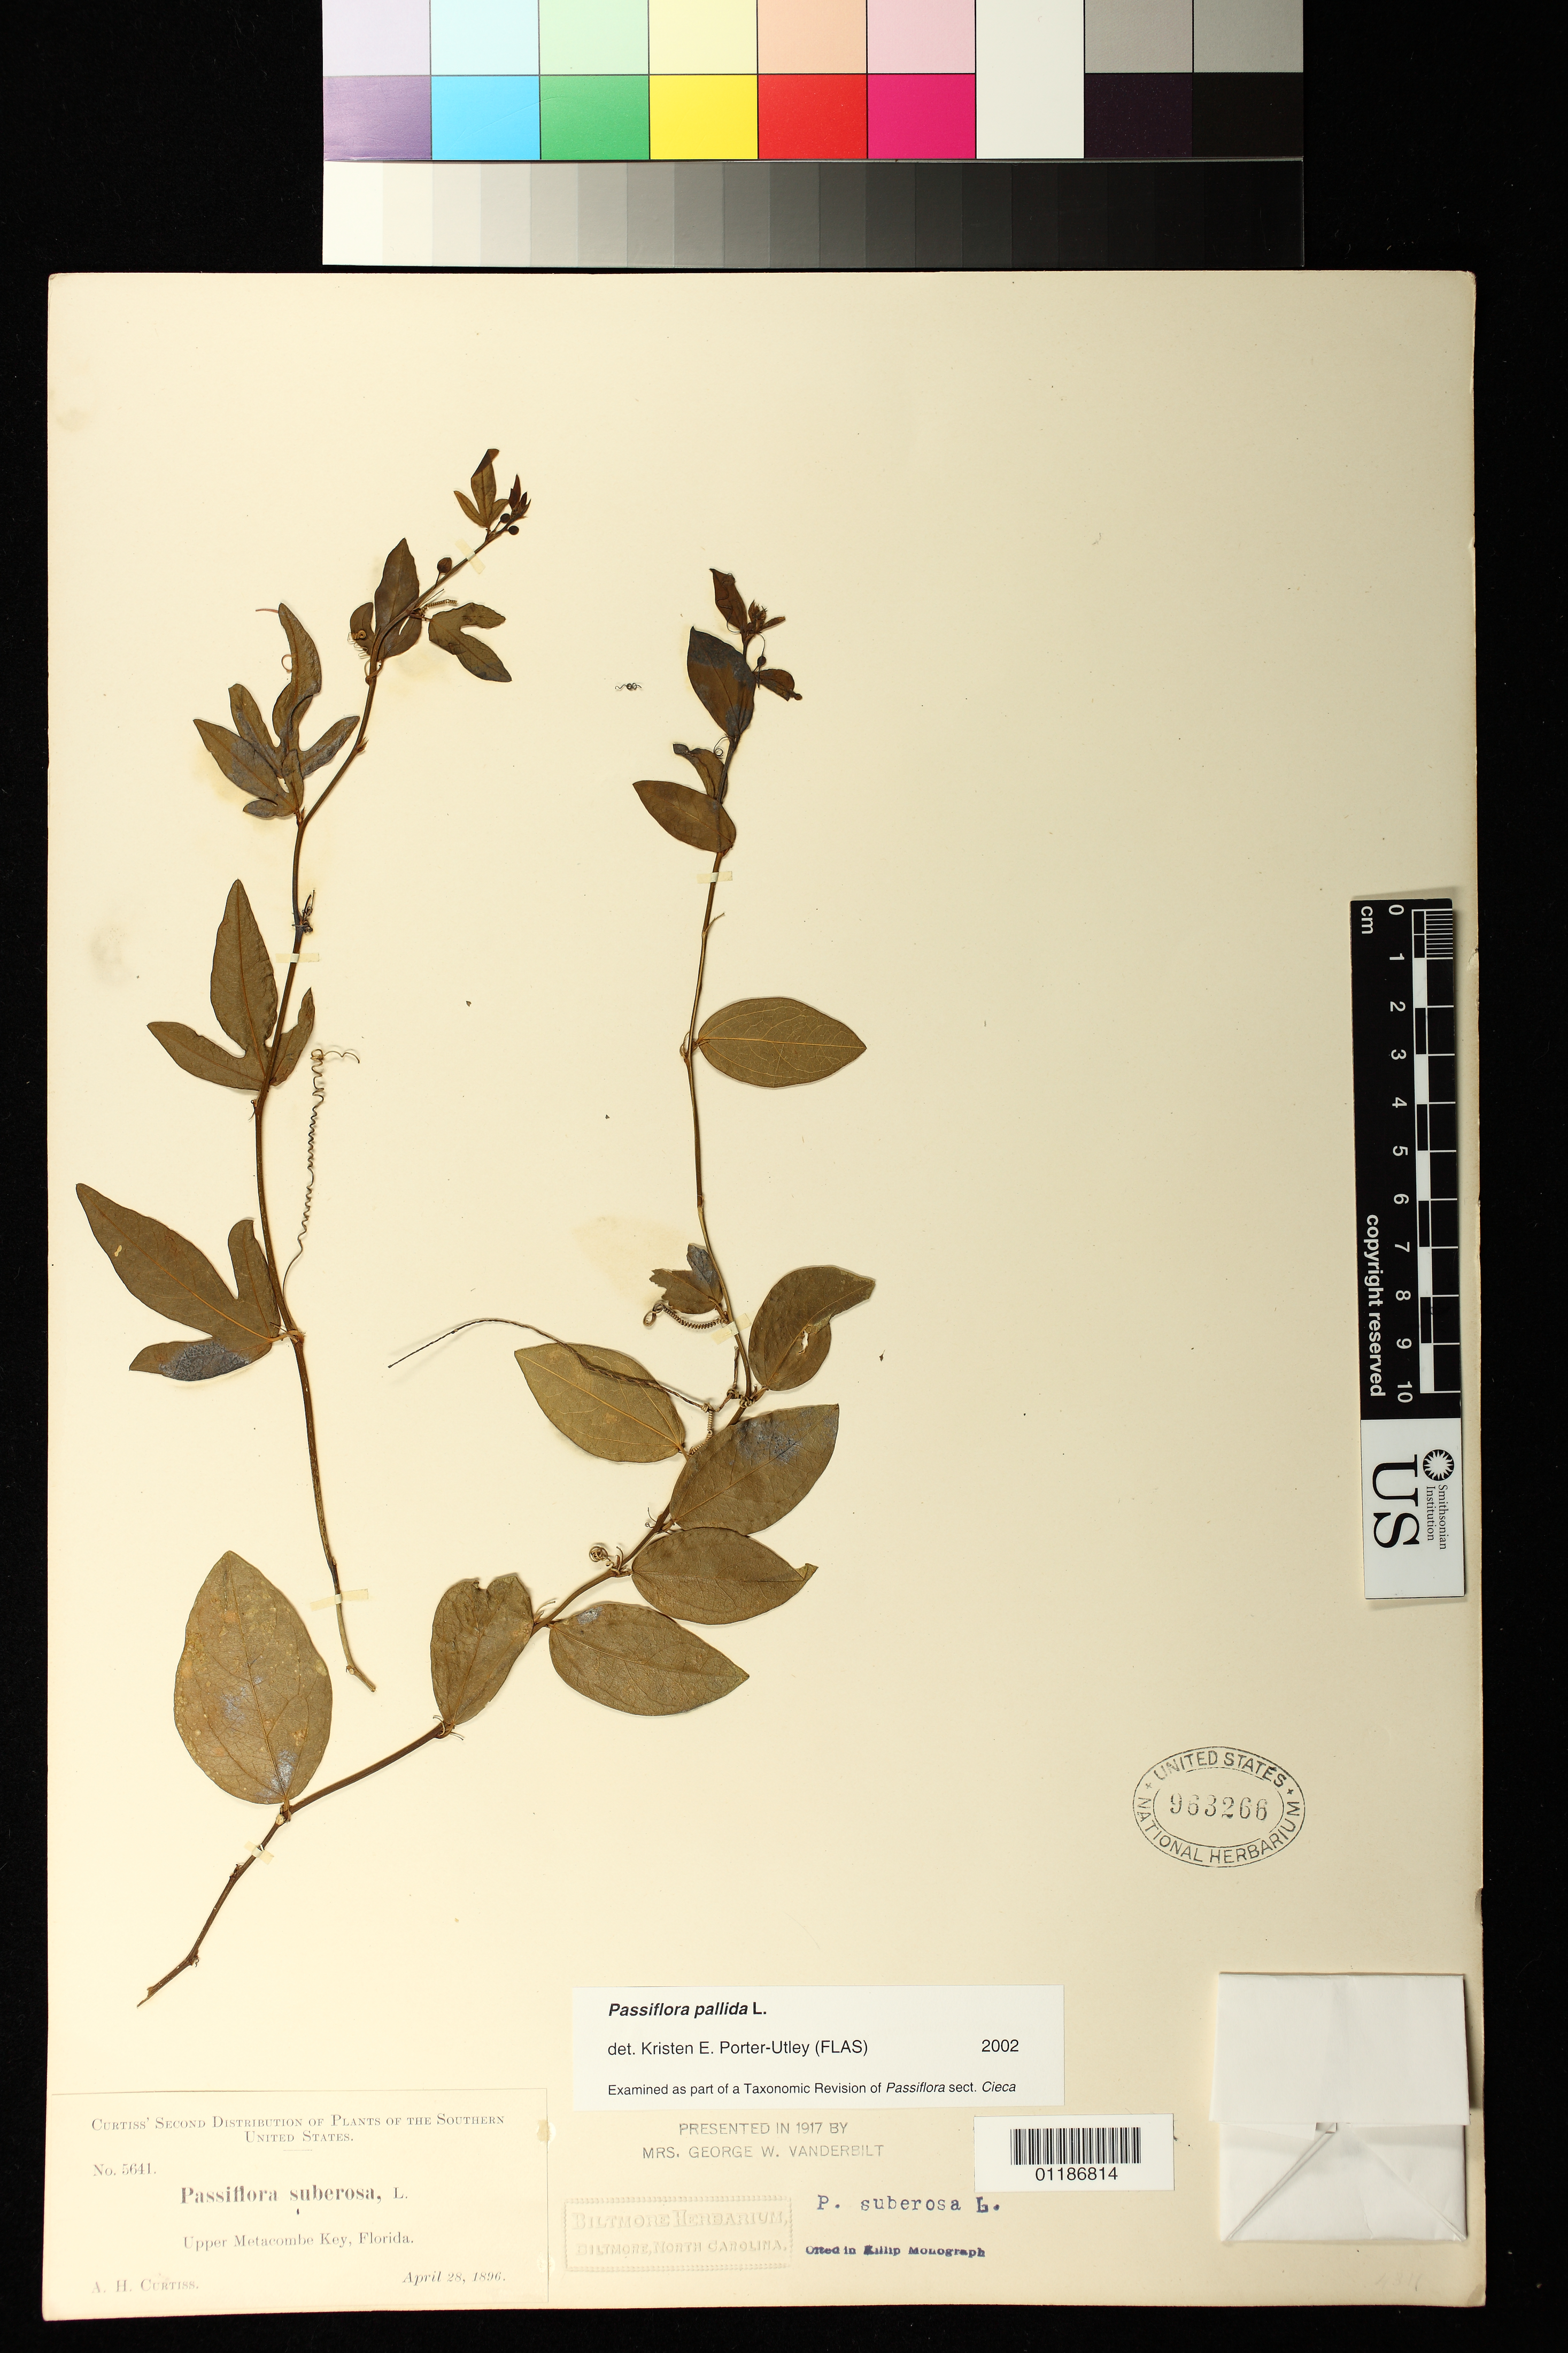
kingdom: Plantae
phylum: Tracheophyta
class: Magnoliopsida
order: Malpighiales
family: Passifloraceae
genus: Passiflora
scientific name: Passiflora pallida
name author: L.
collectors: A. H. Curtiss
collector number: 5641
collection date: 1896-04-28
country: United States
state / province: Florida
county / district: Monroe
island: Upper Matecumbe Key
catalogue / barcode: US 963266